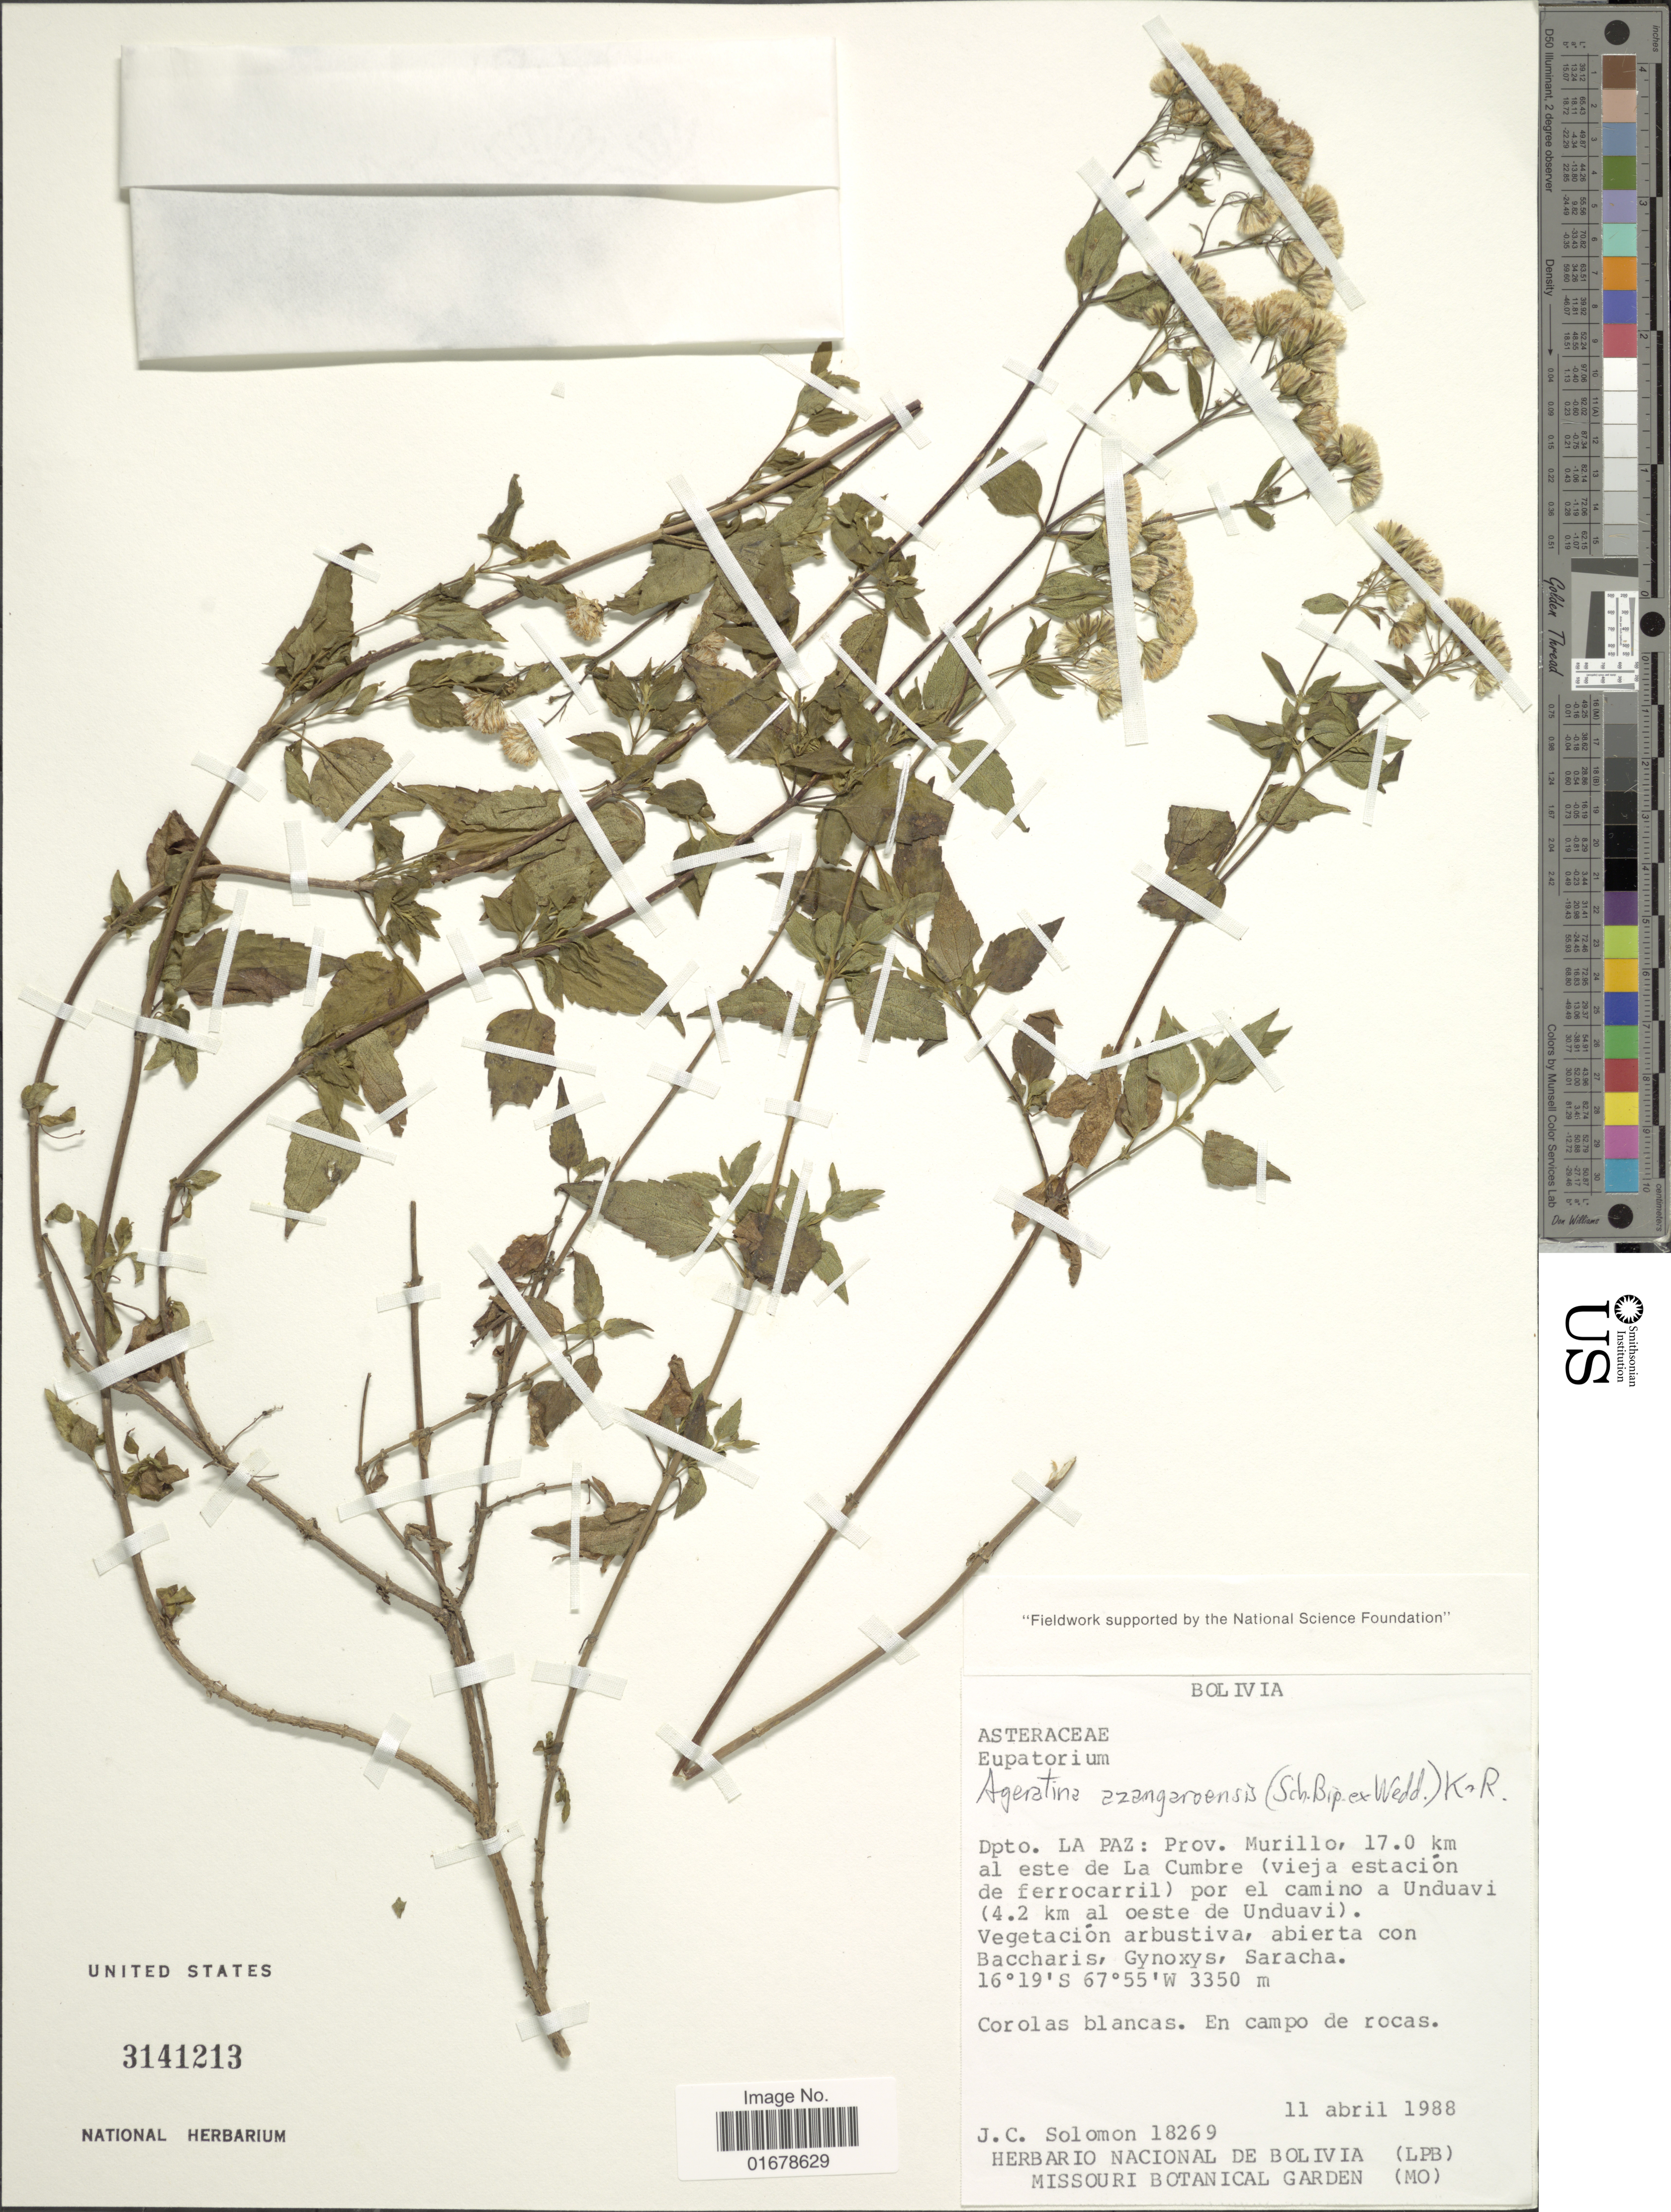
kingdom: Plantae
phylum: Tracheophyta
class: Magnoliopsida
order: Asterales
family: Asteraceae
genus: Ageratina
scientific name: Ageratina azangaroensis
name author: (Sch. Bip. ex Wedd.) R.M. King & H. Rob.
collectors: J. C. Solomon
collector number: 18269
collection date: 1988-04-11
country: Bolivia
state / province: La Paz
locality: Dpto. La Paz: Prov. Murillo, 17.0 km al este de La Cumbre (vieja estacion de ferrocarril) por el camino a Unduavi (4.2 km al oeste de Unduavi)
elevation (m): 3350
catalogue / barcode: US 3141213